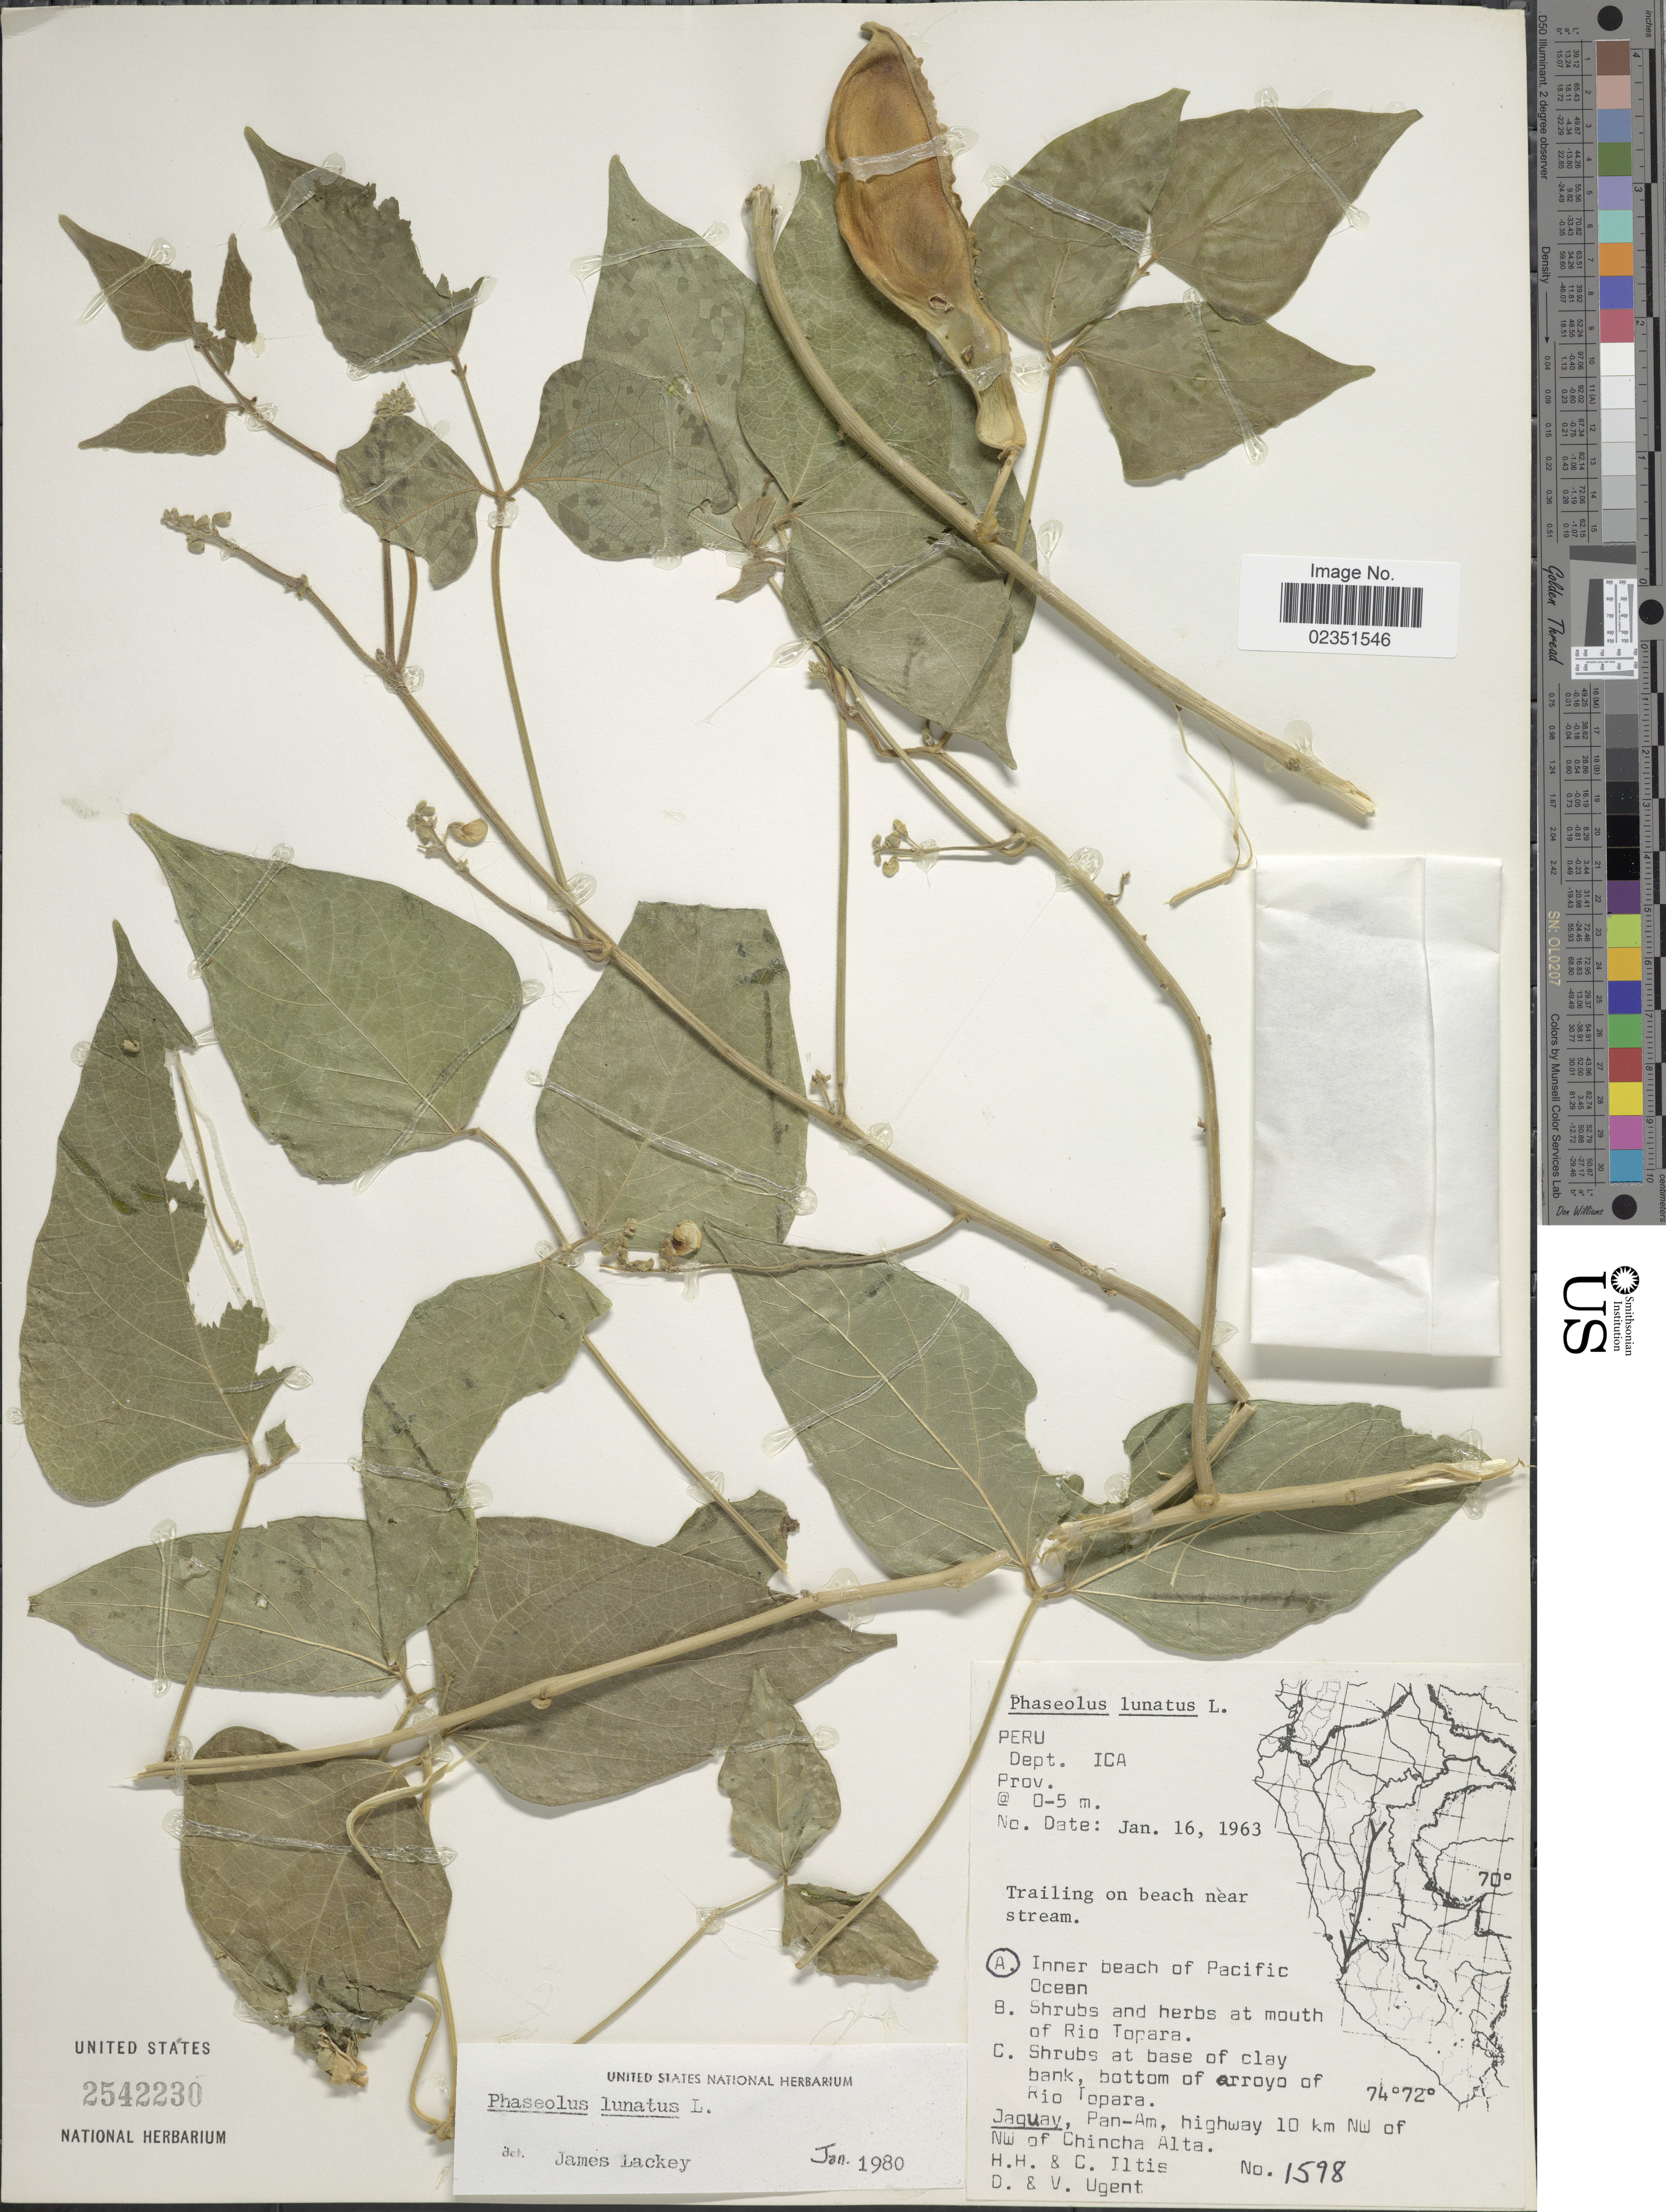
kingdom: Plantae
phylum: Tracheophyta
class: Magnoliopsida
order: Fabales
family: Fabaceae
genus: Phaseolus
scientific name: Phaseolus lunatus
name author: L.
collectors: H. H. Iltis, C. G. Iltis, D. Ugent & V. Ugent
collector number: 1598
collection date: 1963-01-16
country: Peru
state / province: Ica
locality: Inner beach of Pacific Ocean, Jaquay, Pan-Am. highway 10 km NW of NW of Chincha Alta.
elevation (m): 0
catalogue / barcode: US 2542230